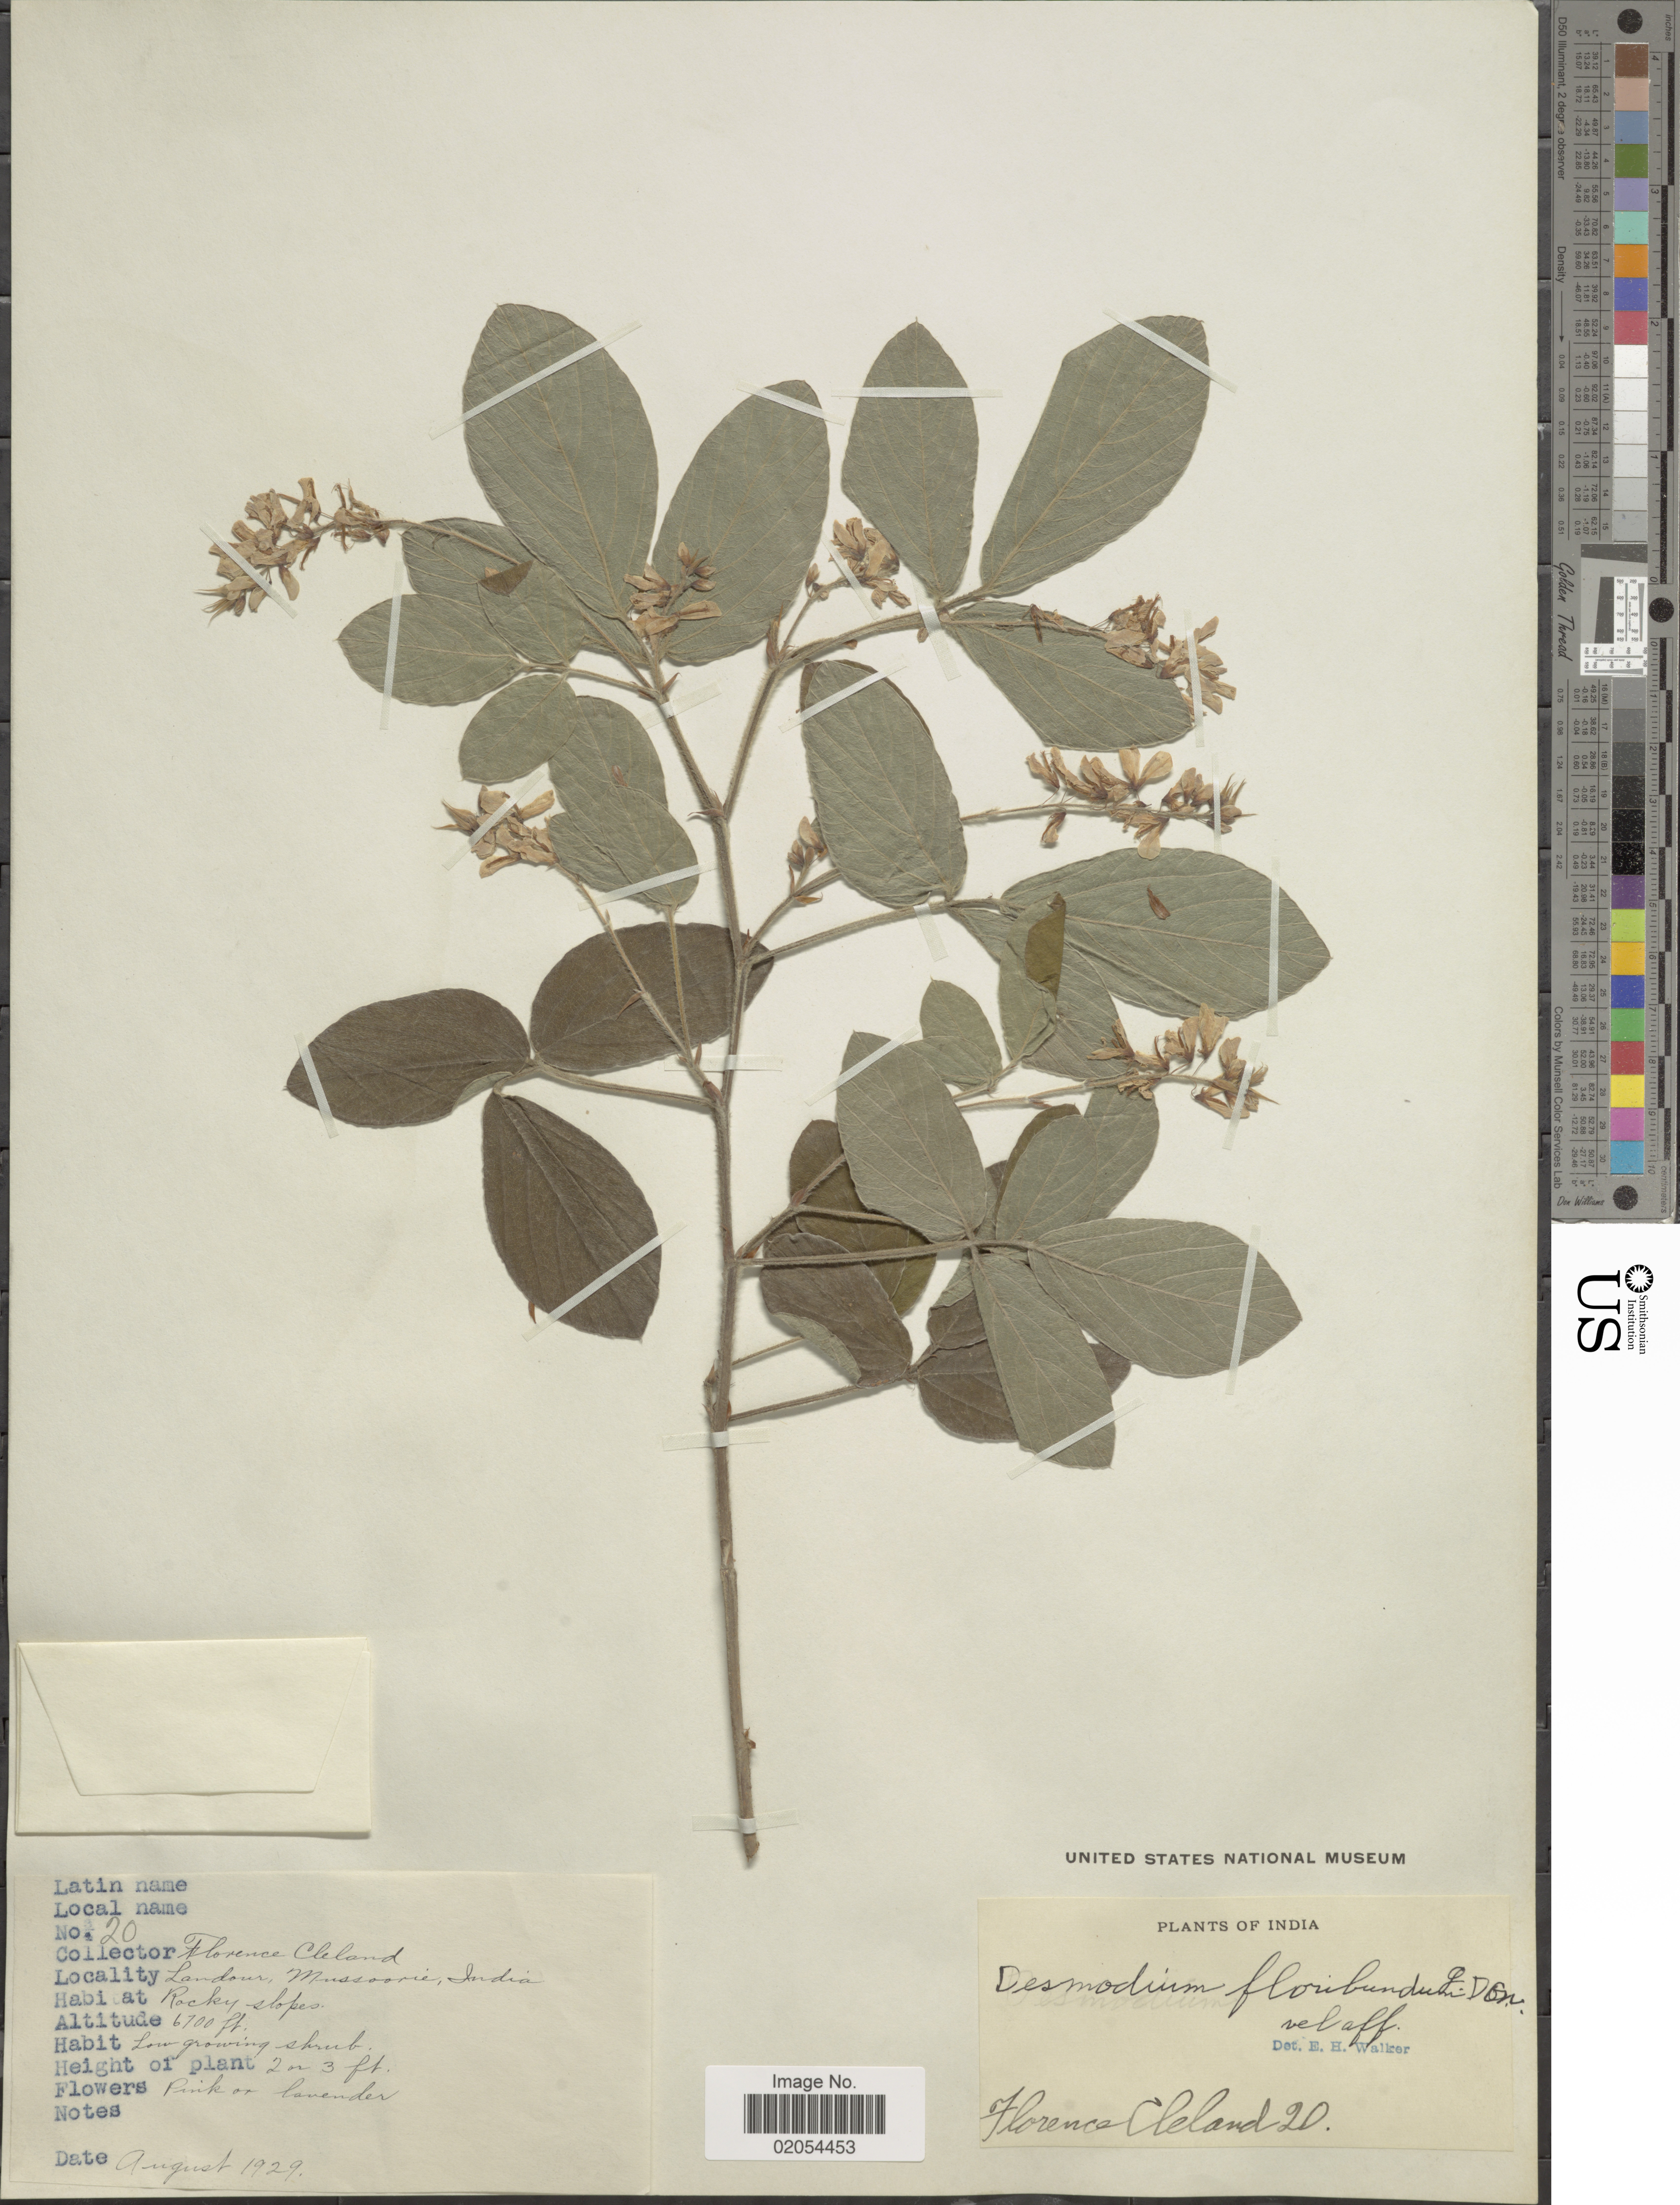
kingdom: Plantae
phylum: Tracheophyta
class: Magnoliopsida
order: Fabales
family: Fabaceae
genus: Ototropis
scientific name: Ototropis multiflora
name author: (DC.) H. Ohashi & K. Ohashi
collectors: F. Cleland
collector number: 20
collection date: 1929-08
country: India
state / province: Uttarakhand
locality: Landour, Mussoorie, India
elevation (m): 2042